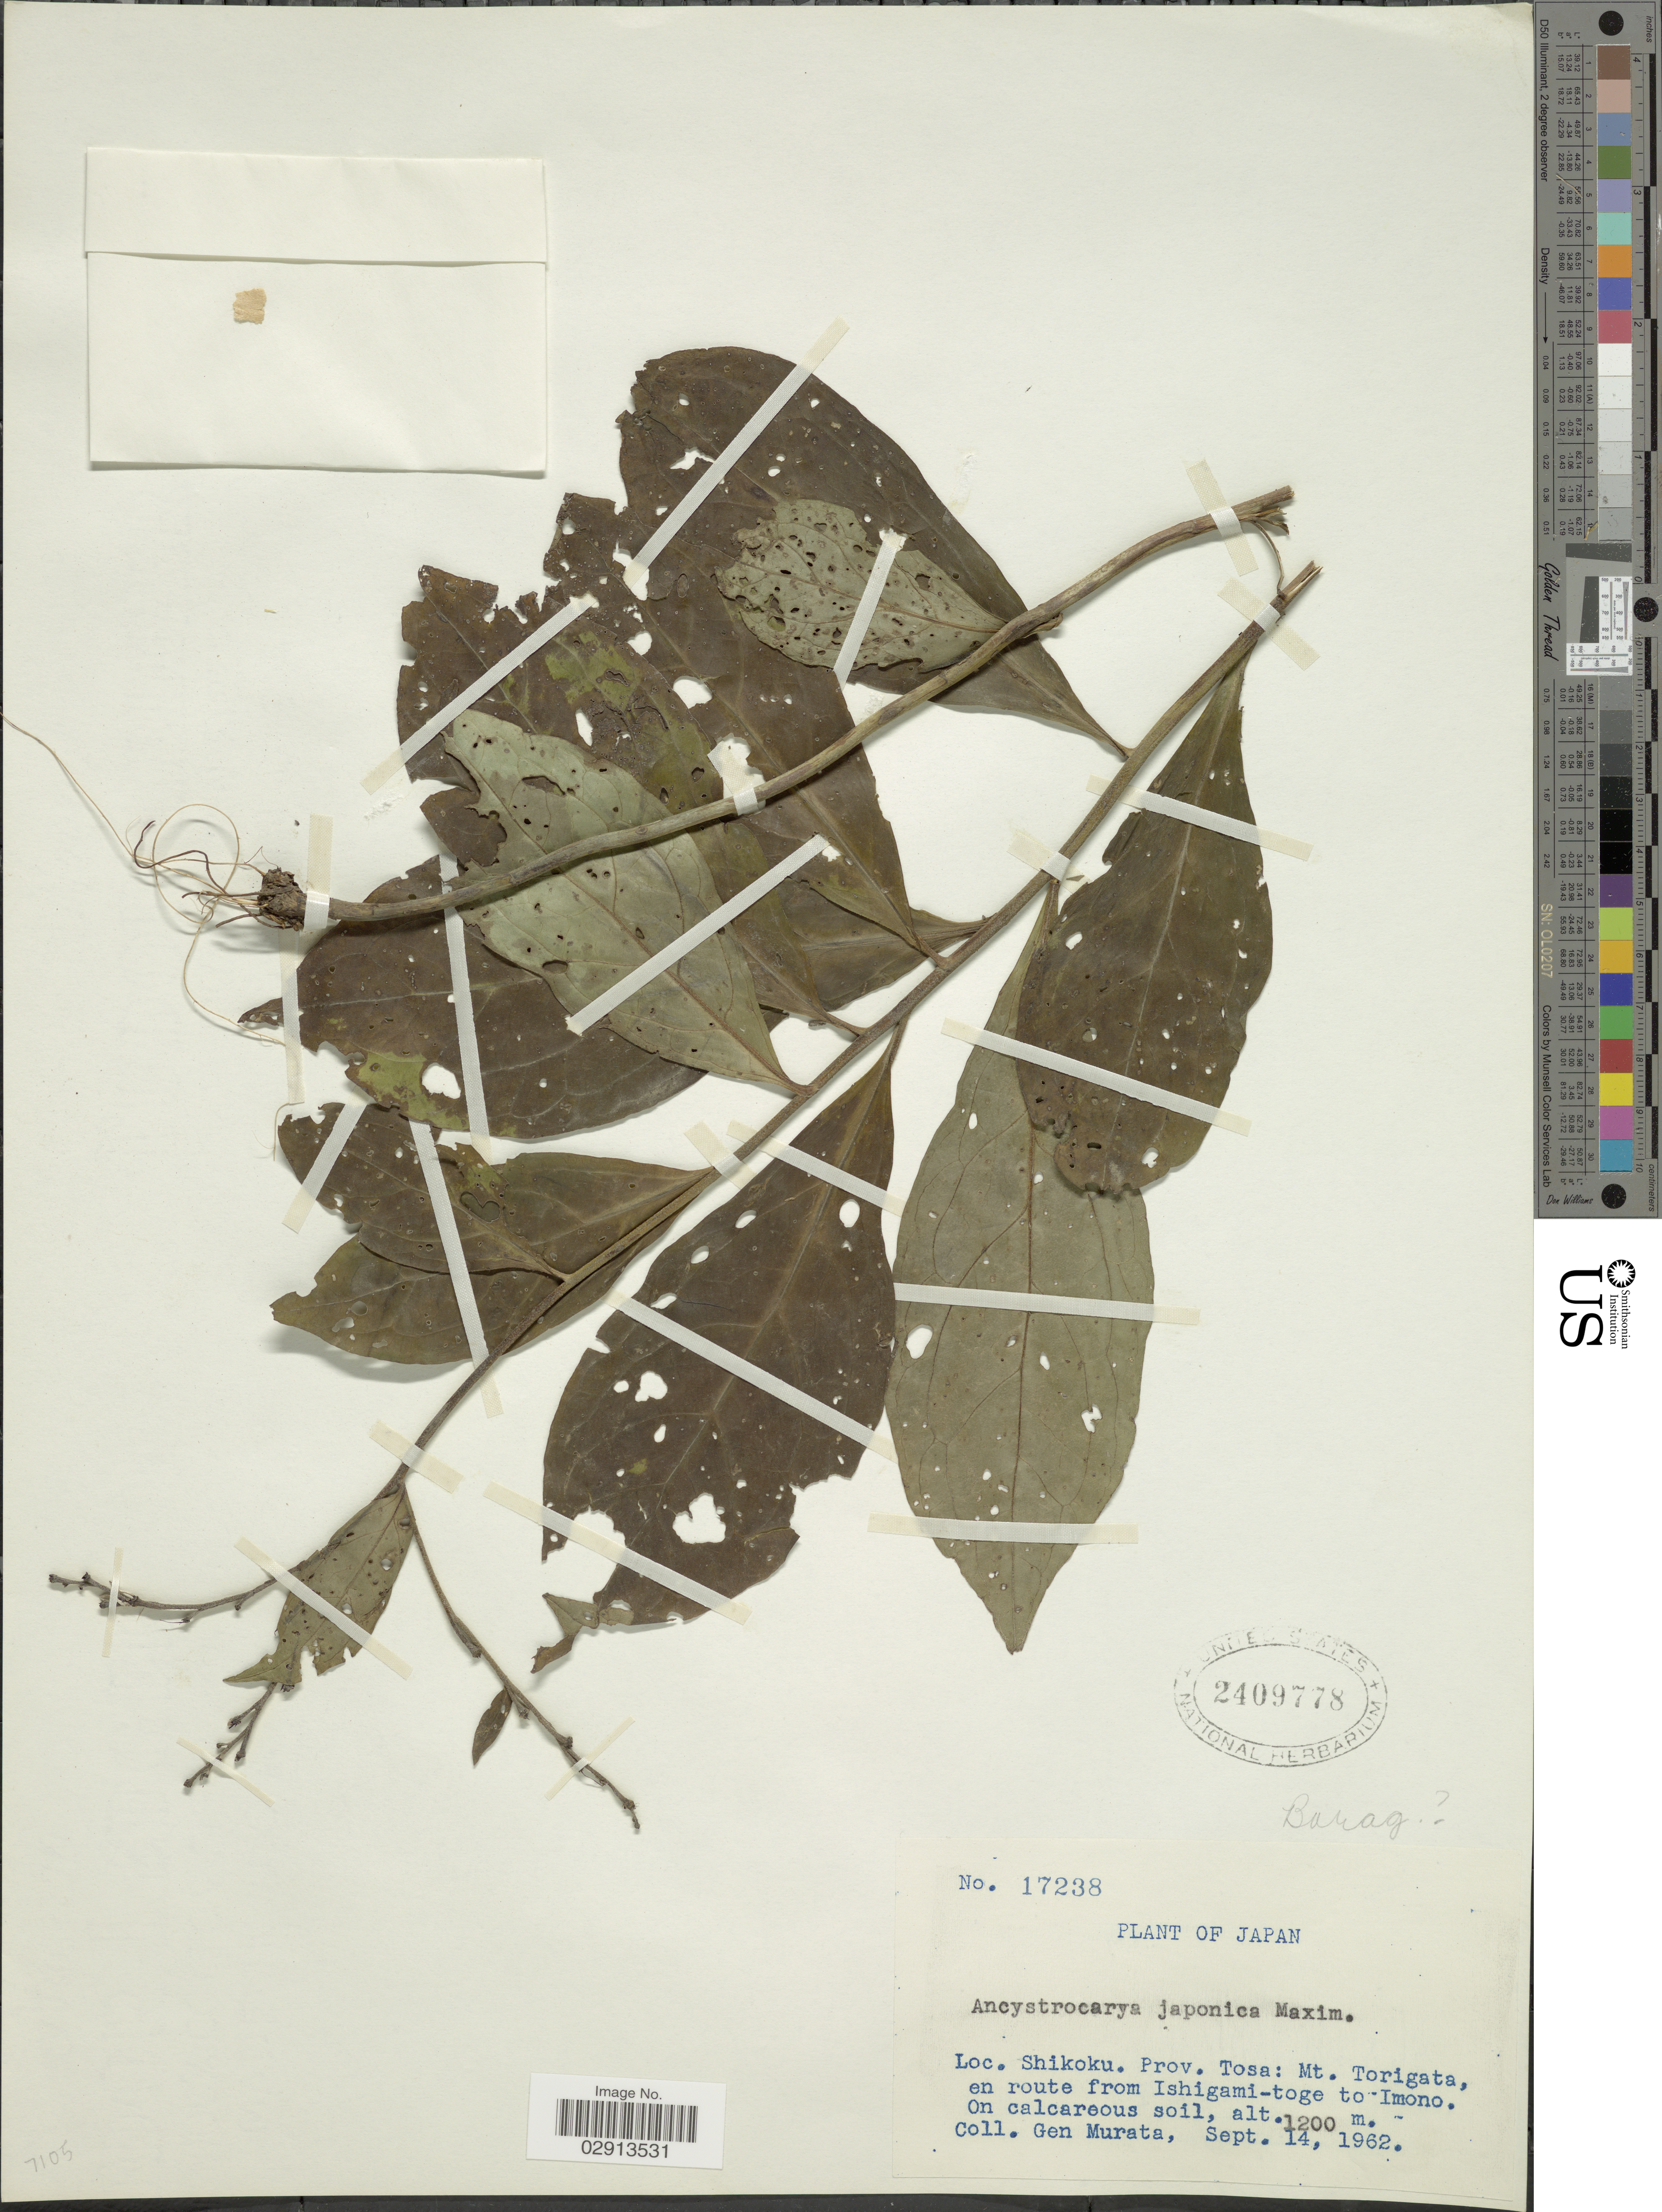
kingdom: Plantae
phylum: Tracheophyta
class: Magnoliopsida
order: Boraginales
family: Boraginaceae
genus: Ancistrocarya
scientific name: Ancistrocarya japonica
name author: Maxim.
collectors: G. Murata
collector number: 17238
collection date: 1962-09-14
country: Japan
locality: Shikoku. Prov. Tosa: Mt. Torigata, en route from Ishigami-toge to Imono.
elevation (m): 1200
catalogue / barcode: US 2409778